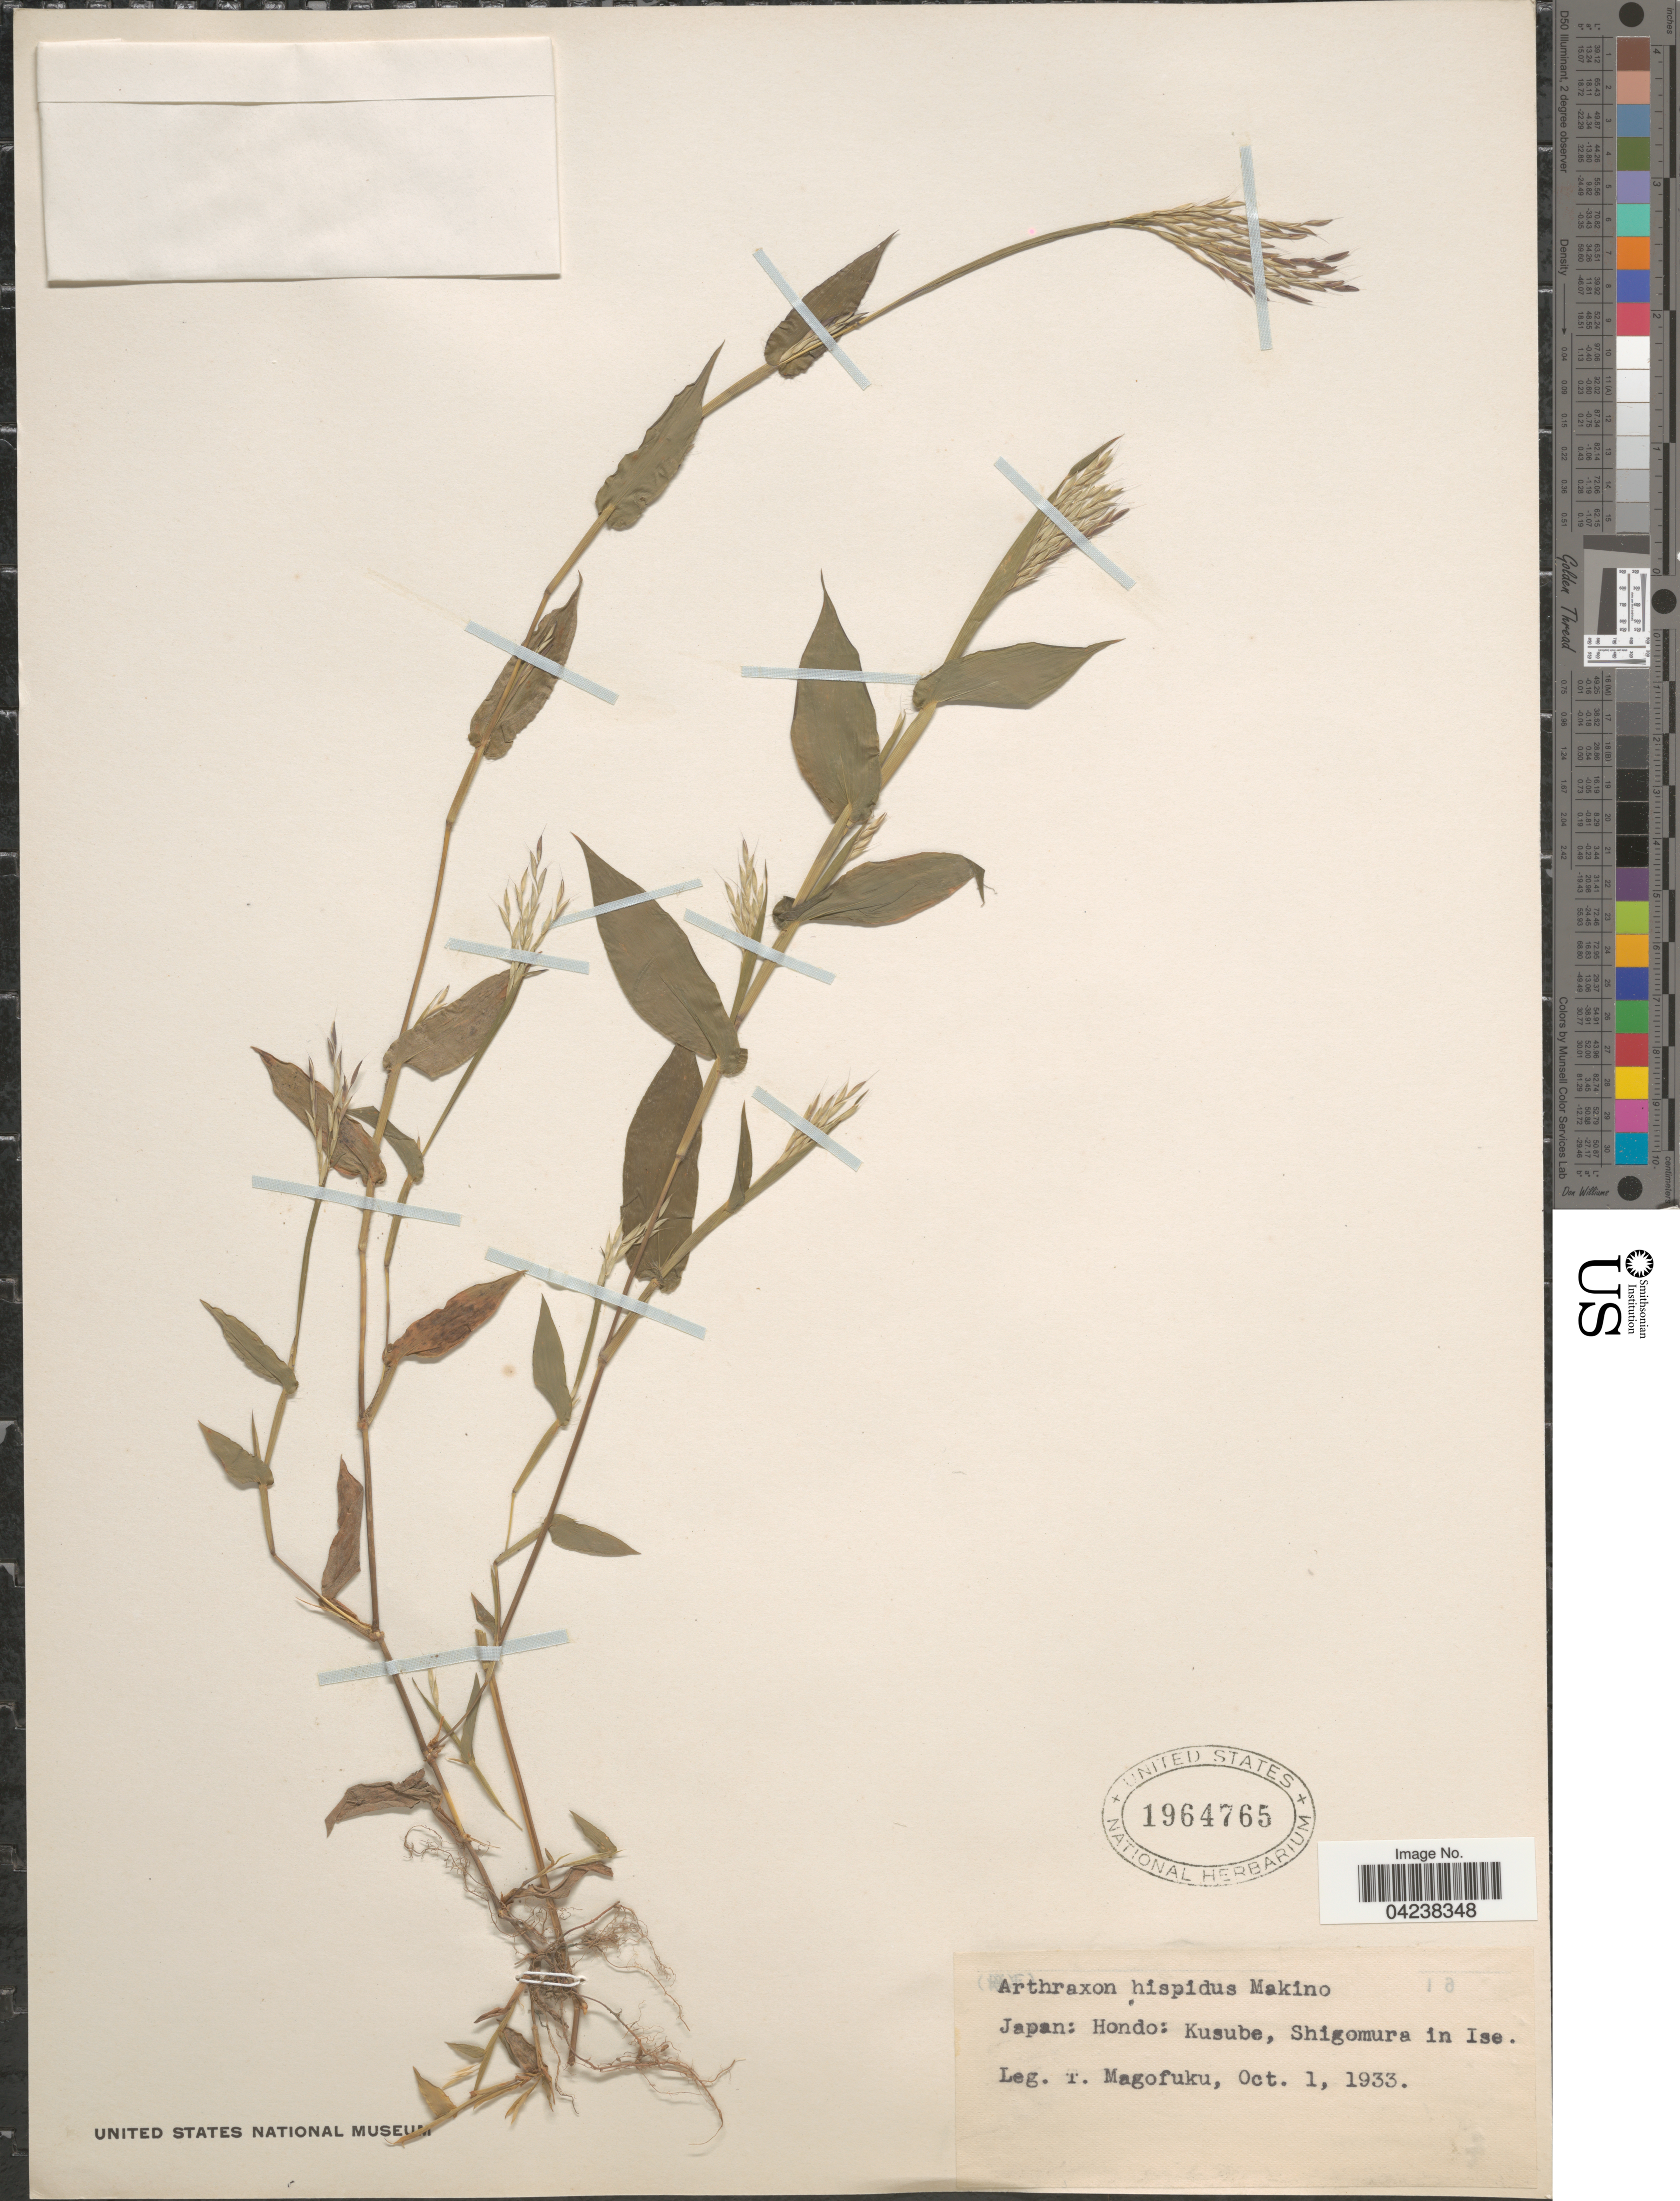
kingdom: Plantae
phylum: Tracheophyta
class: Liliopsida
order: Poales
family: Poaceae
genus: Arthraxon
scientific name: Arthraxon hispidus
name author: (Thunb.) Makino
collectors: T. Magofuku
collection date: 1933-10-01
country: Japan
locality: Hondo: Kusube, Shigomura in Ise.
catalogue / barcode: US 1964765